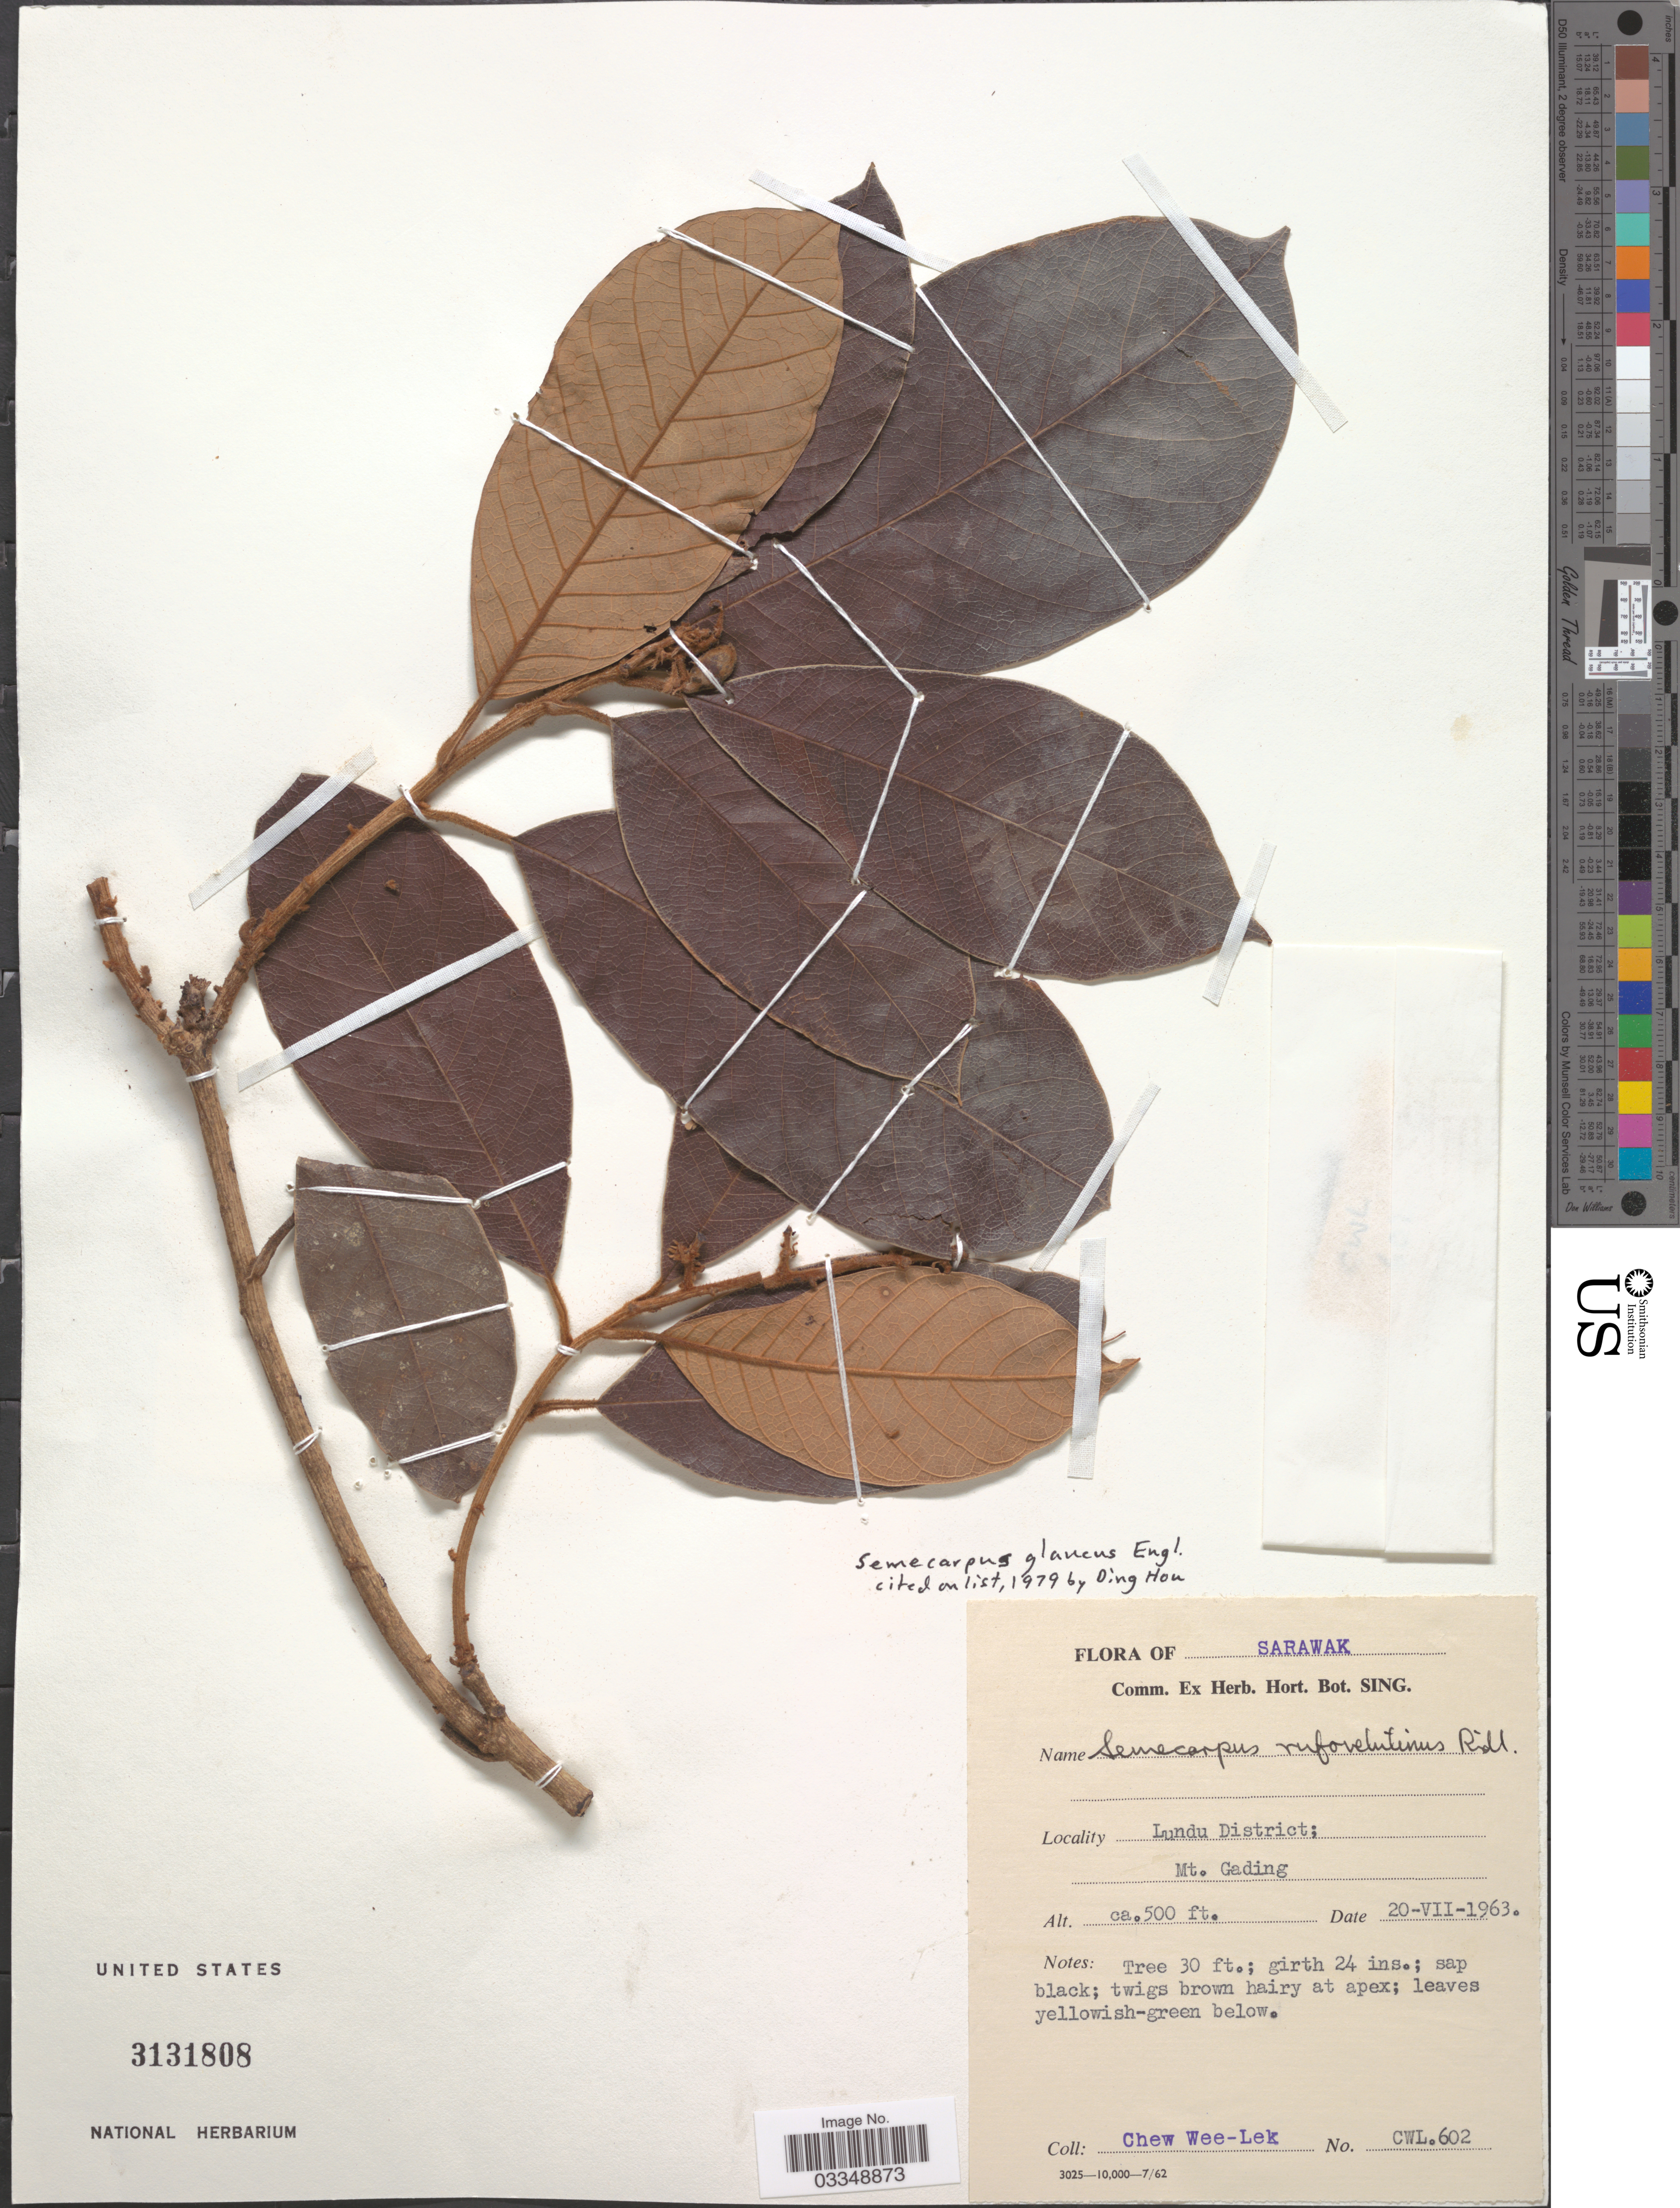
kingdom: Plantae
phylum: Tracheophyta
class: Magnoliopsida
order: Sapindales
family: Anacardiaceae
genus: Semecarpus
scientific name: Semecarpus glaucus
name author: Engl.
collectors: W. Chew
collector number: CWL.602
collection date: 1963-07-20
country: Malaysia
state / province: Sarawak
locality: Lundu District; Mt. Gading.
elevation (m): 152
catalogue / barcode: US 3131808